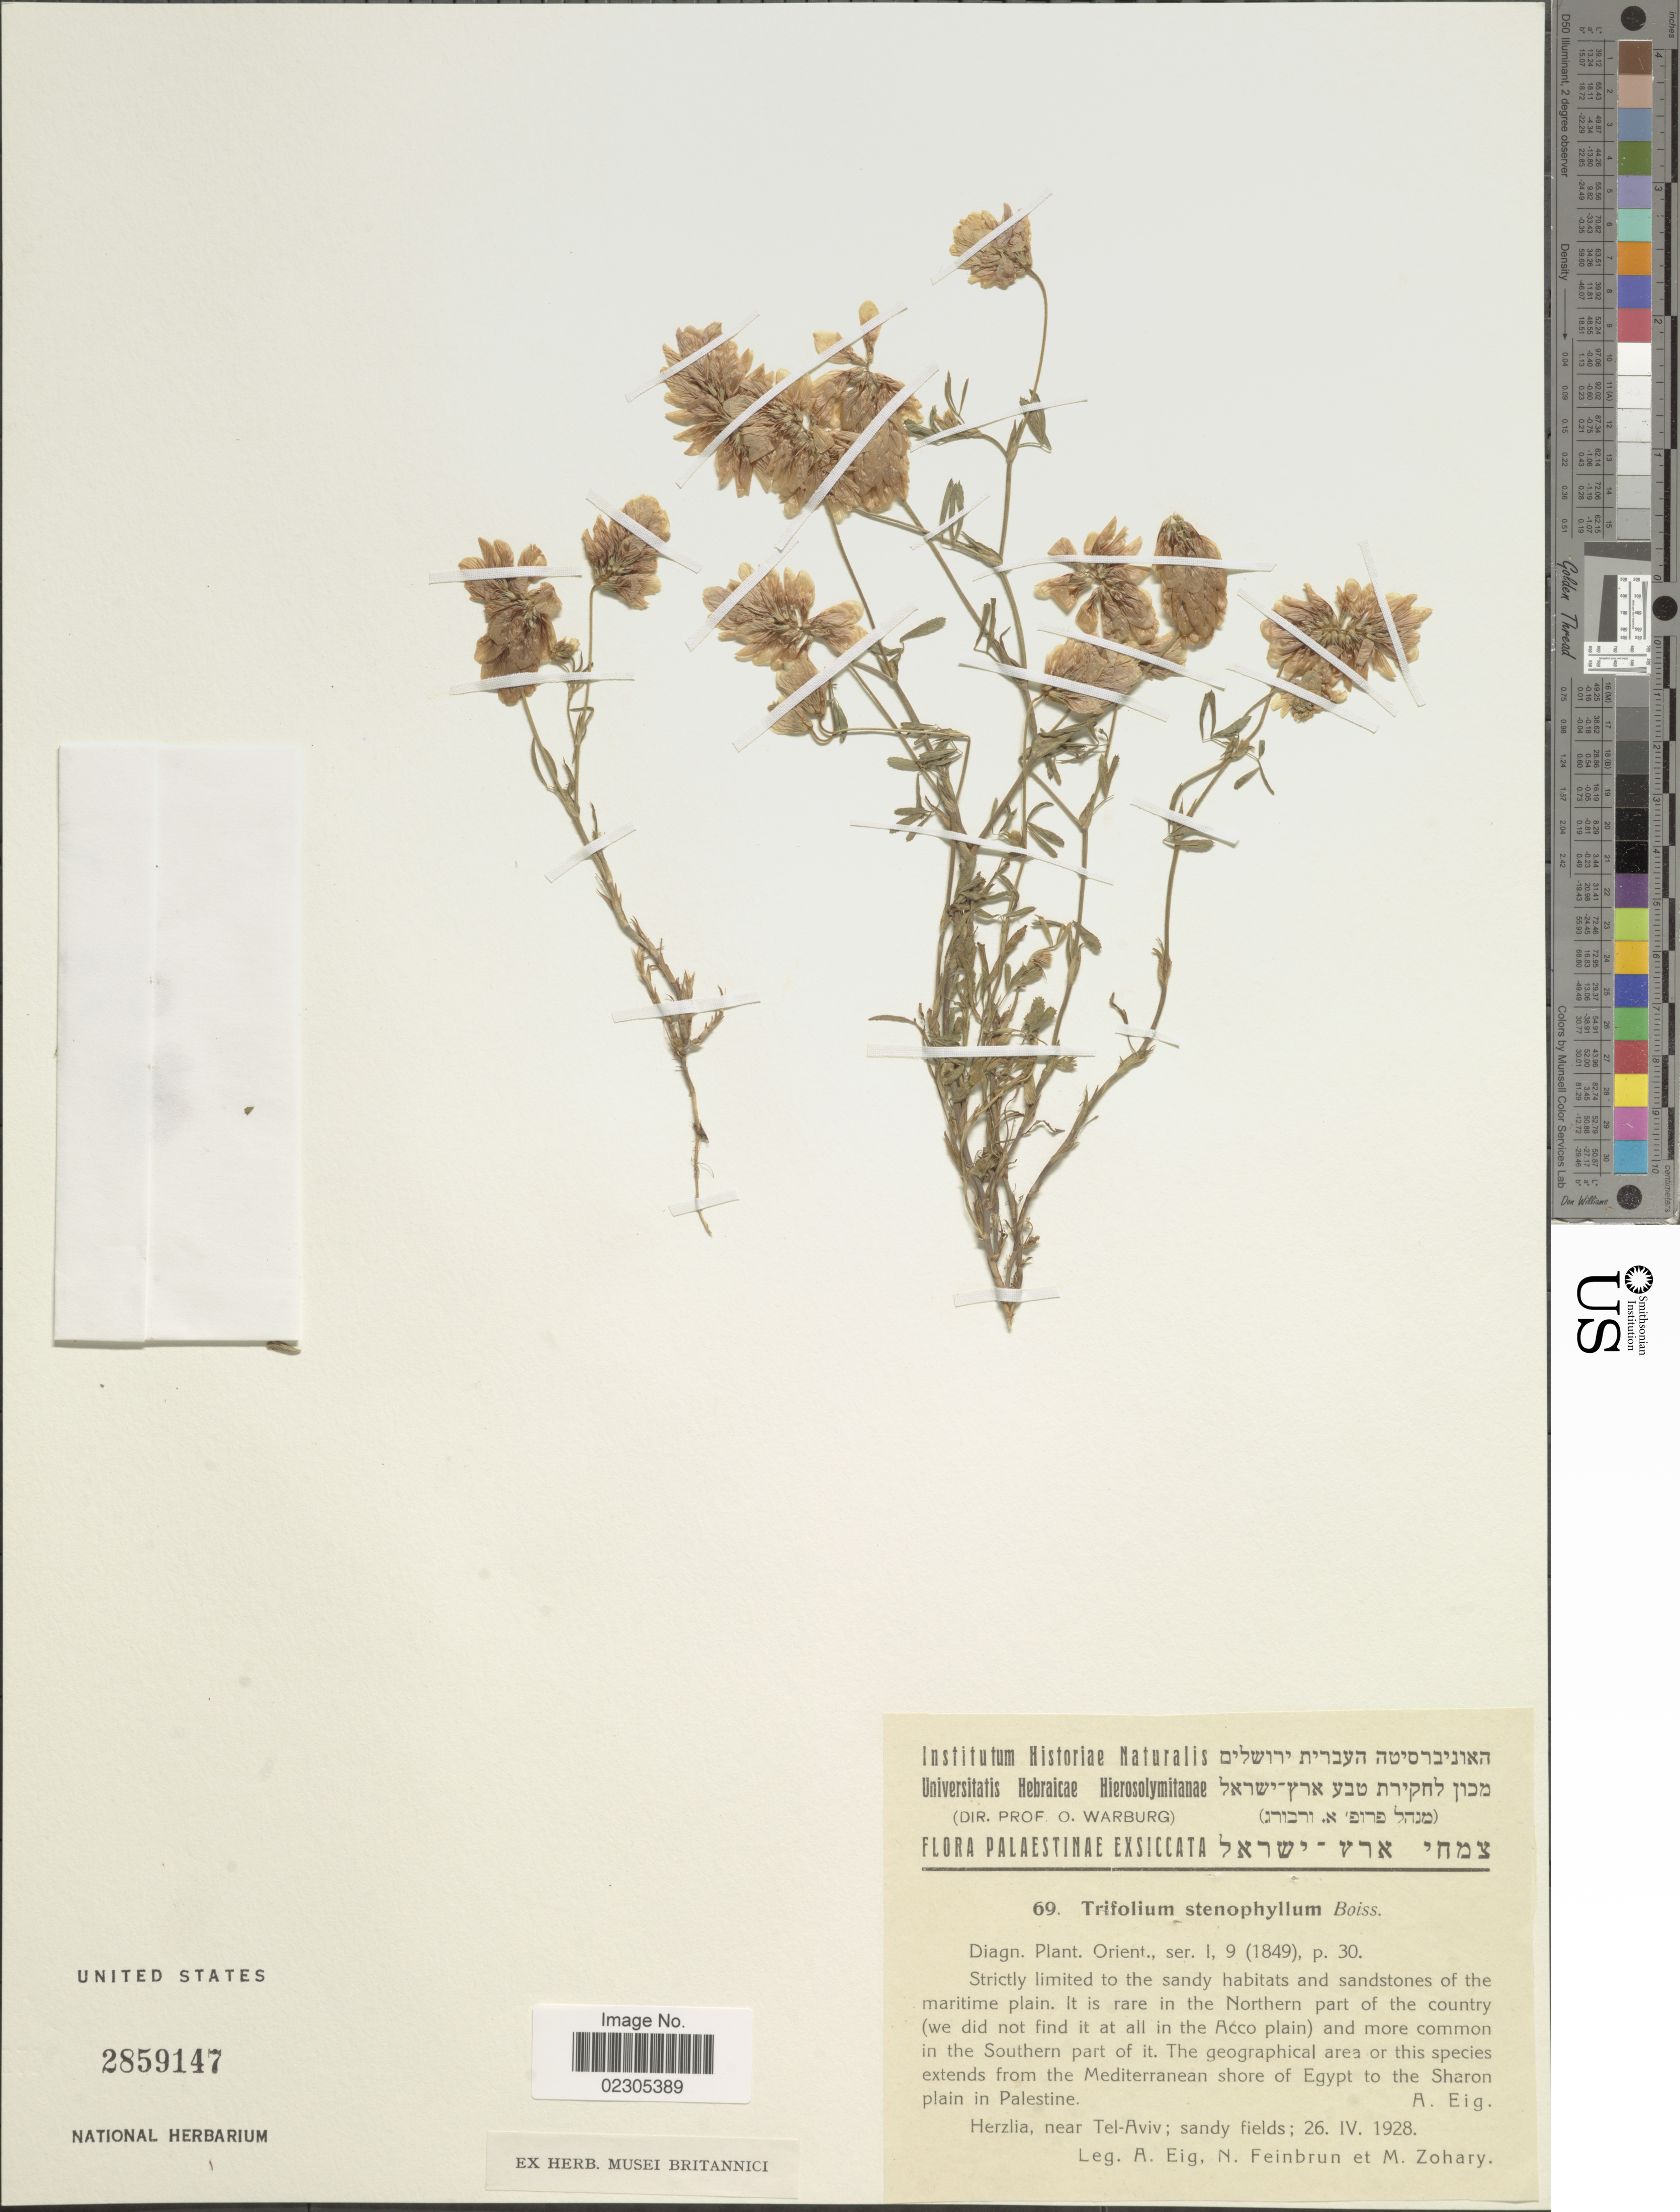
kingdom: Plantae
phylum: Tracheophyta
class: Magnoliopsida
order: Fabales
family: Fabaceae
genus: Trifolium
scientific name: Trifolium stenophyllum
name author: Nutt.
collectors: A. Eig, N. Feinbrun & M. Zohary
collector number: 69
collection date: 1928-04-26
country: Israel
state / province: Tel Aviv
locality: Palestinae, Mediterranean shore of Egypt to the Sharon plain in Palestine, Herzlia, near Tel-Aviv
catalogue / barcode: US 2859147